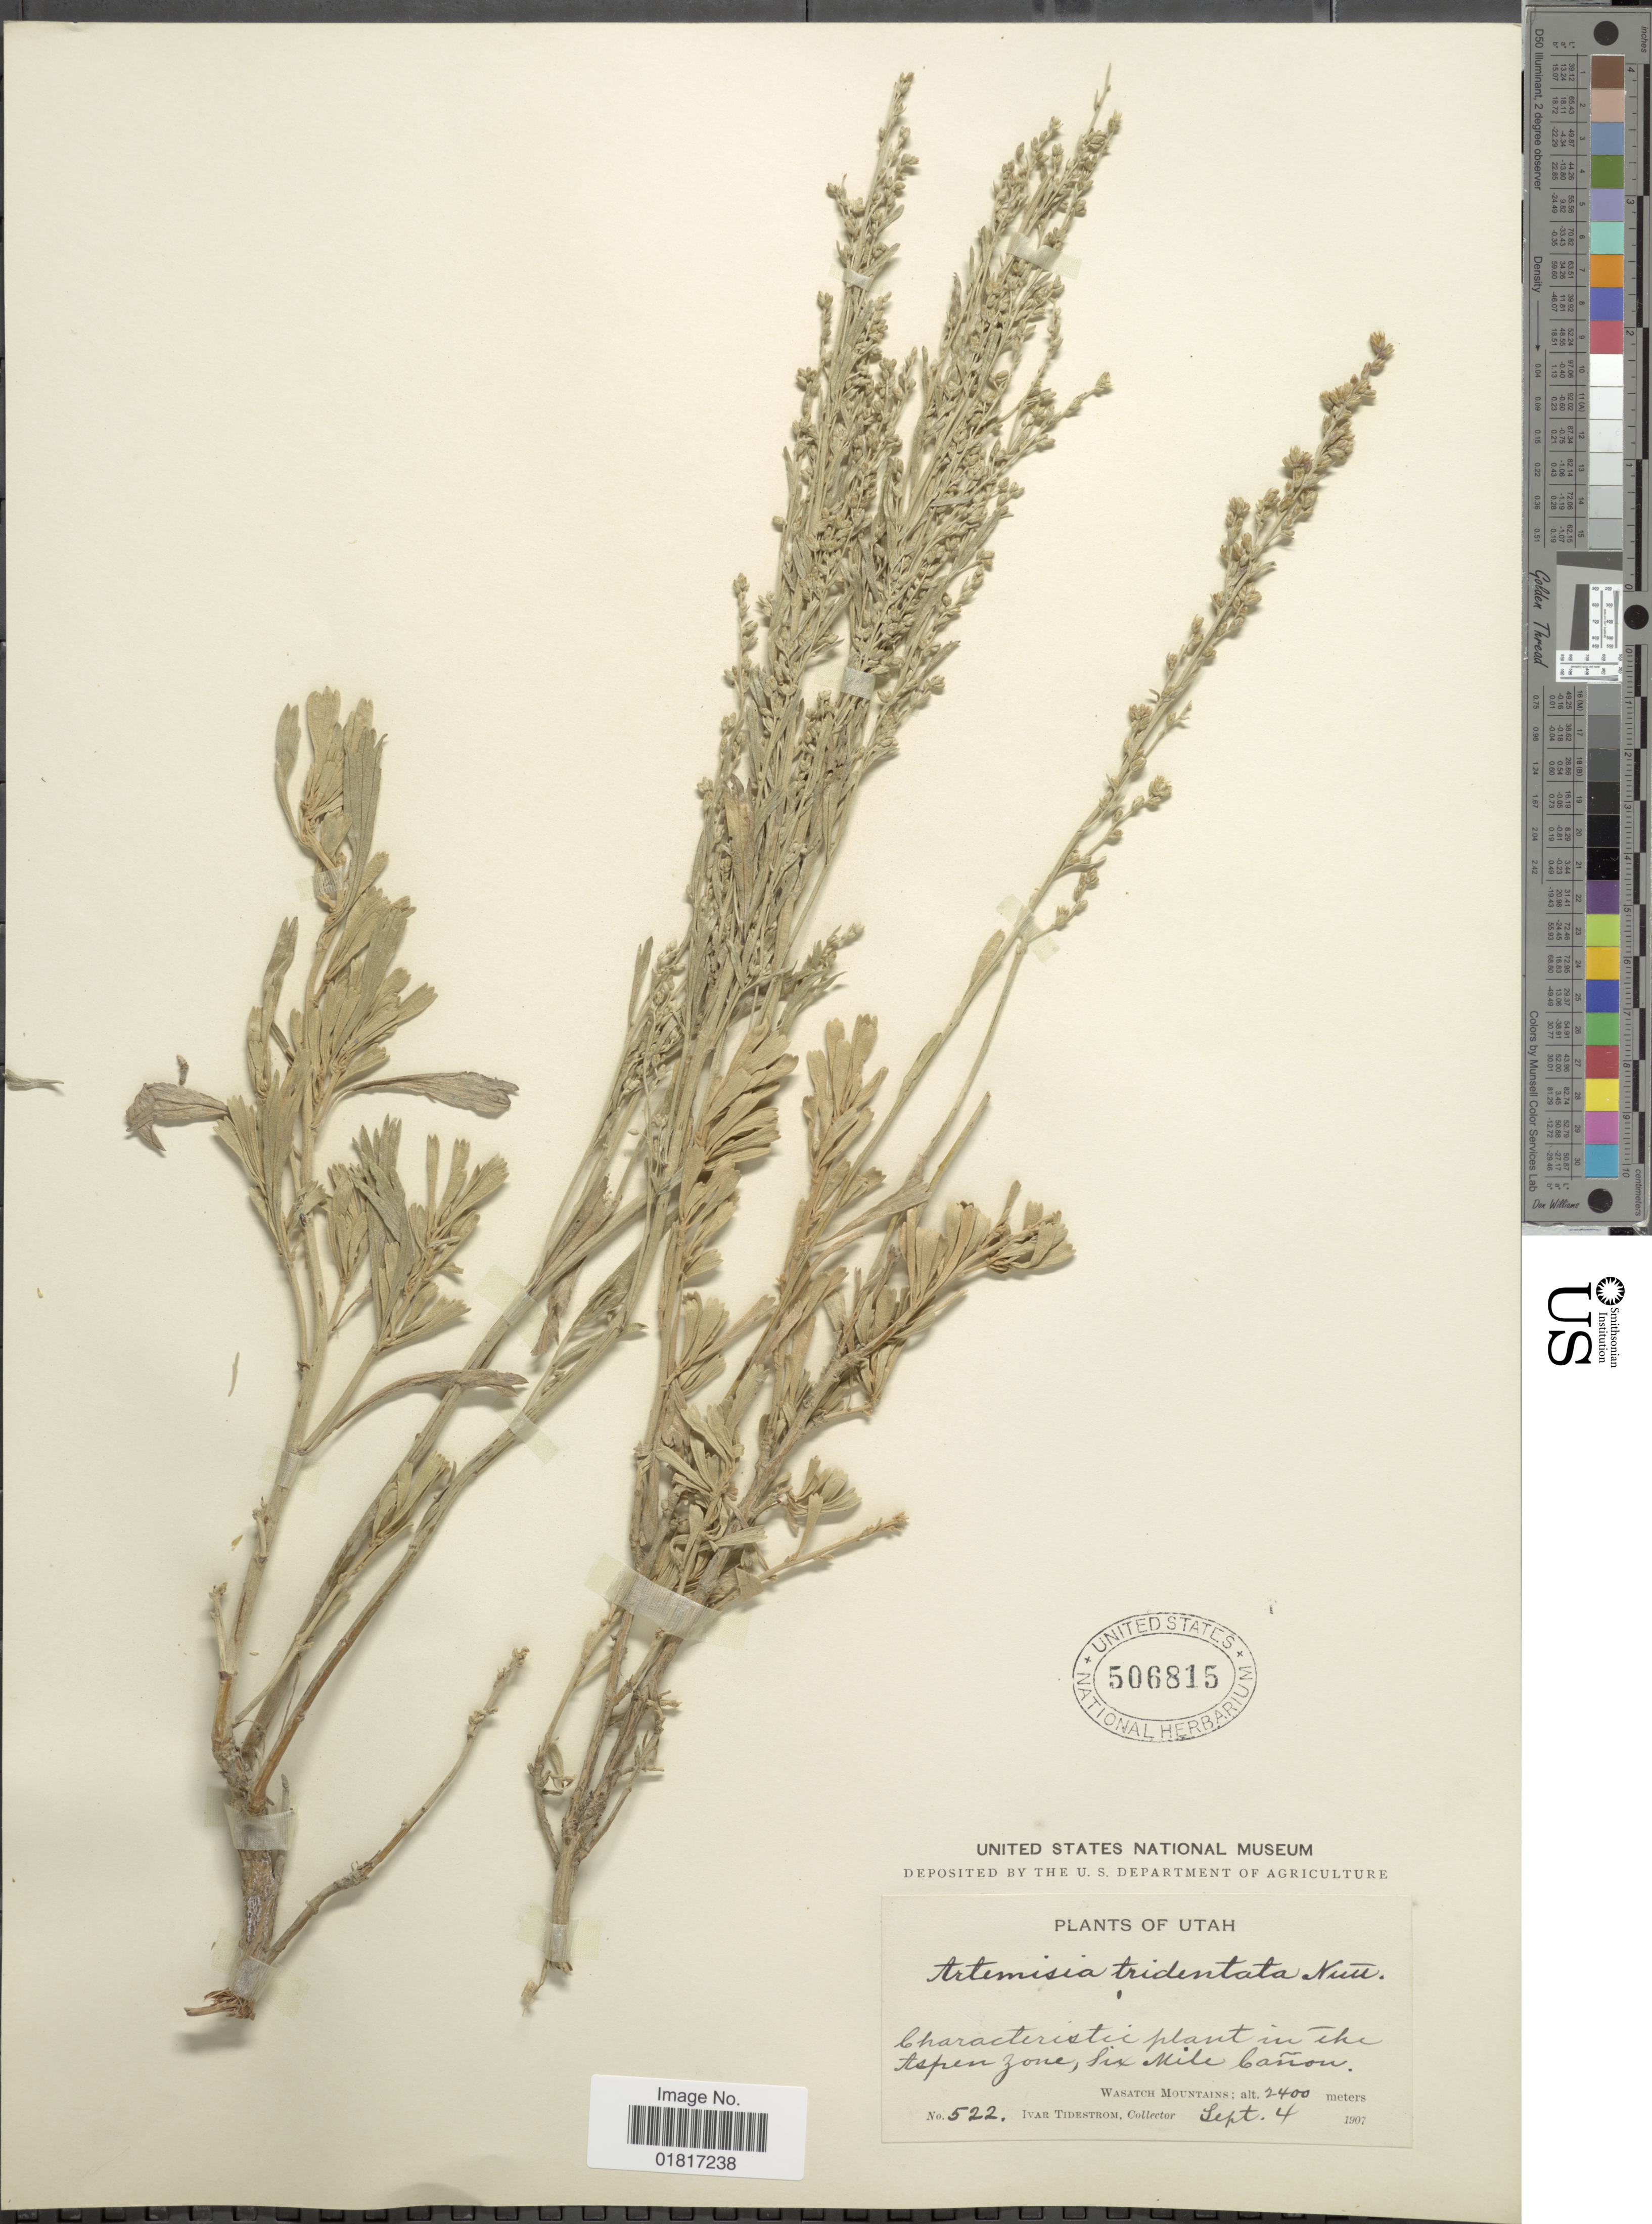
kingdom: Plantae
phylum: Tracheophyta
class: Magnoliopsida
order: Asterales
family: Asteraceae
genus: Artemisia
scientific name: Artemisia tridentata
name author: Nutt.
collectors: I. F. Tidestrom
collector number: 522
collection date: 1907-09-04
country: United States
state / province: Utah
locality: Characteristic plant in the Aspen Zone, Six Mile Cañon, Wasatch Mountains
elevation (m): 2400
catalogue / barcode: US 506815